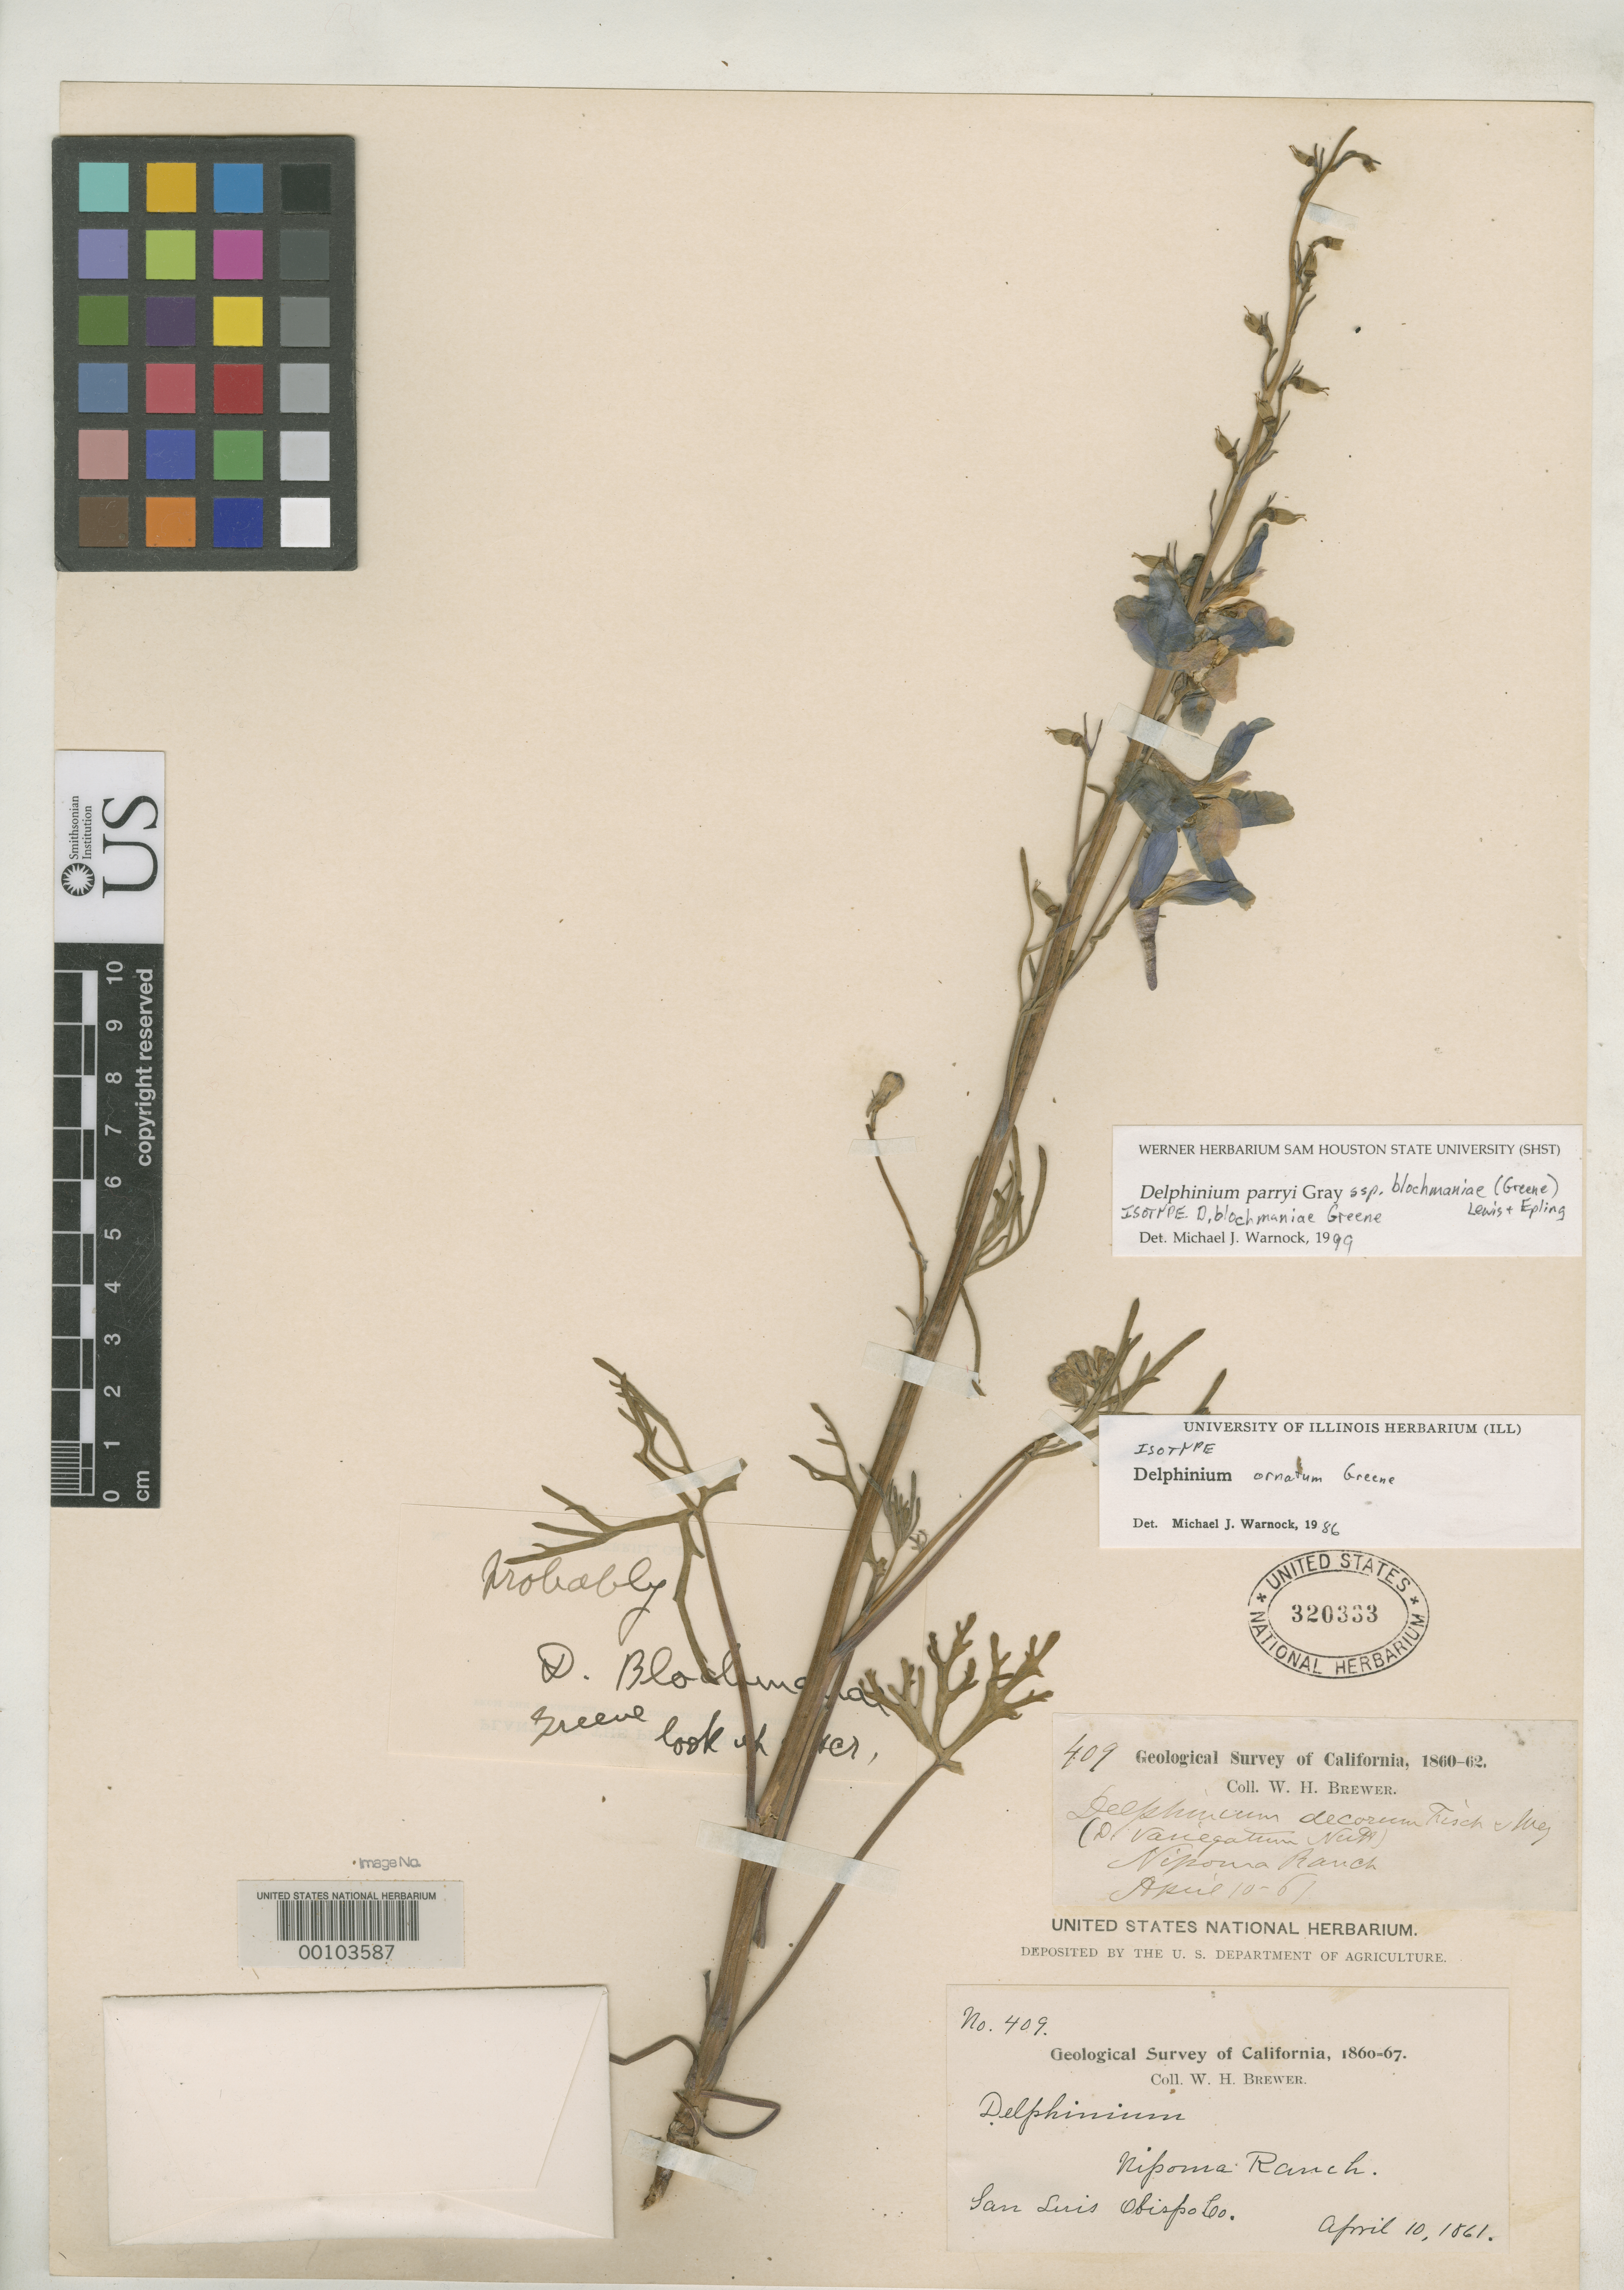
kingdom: Plantae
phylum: Tracheophyta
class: Magnoliopsida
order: Ranunculales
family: Ranunculaceae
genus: Delphinium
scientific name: Delphinium ornatum Greene, nom. illeg.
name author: Greene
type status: Isotype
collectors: W. H. Brewer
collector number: Calif. Surv. 409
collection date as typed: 10 Apr 1861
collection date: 1861-04-10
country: United States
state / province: California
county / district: San Luis Obispo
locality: Nipoma Ranch.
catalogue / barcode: US 320333